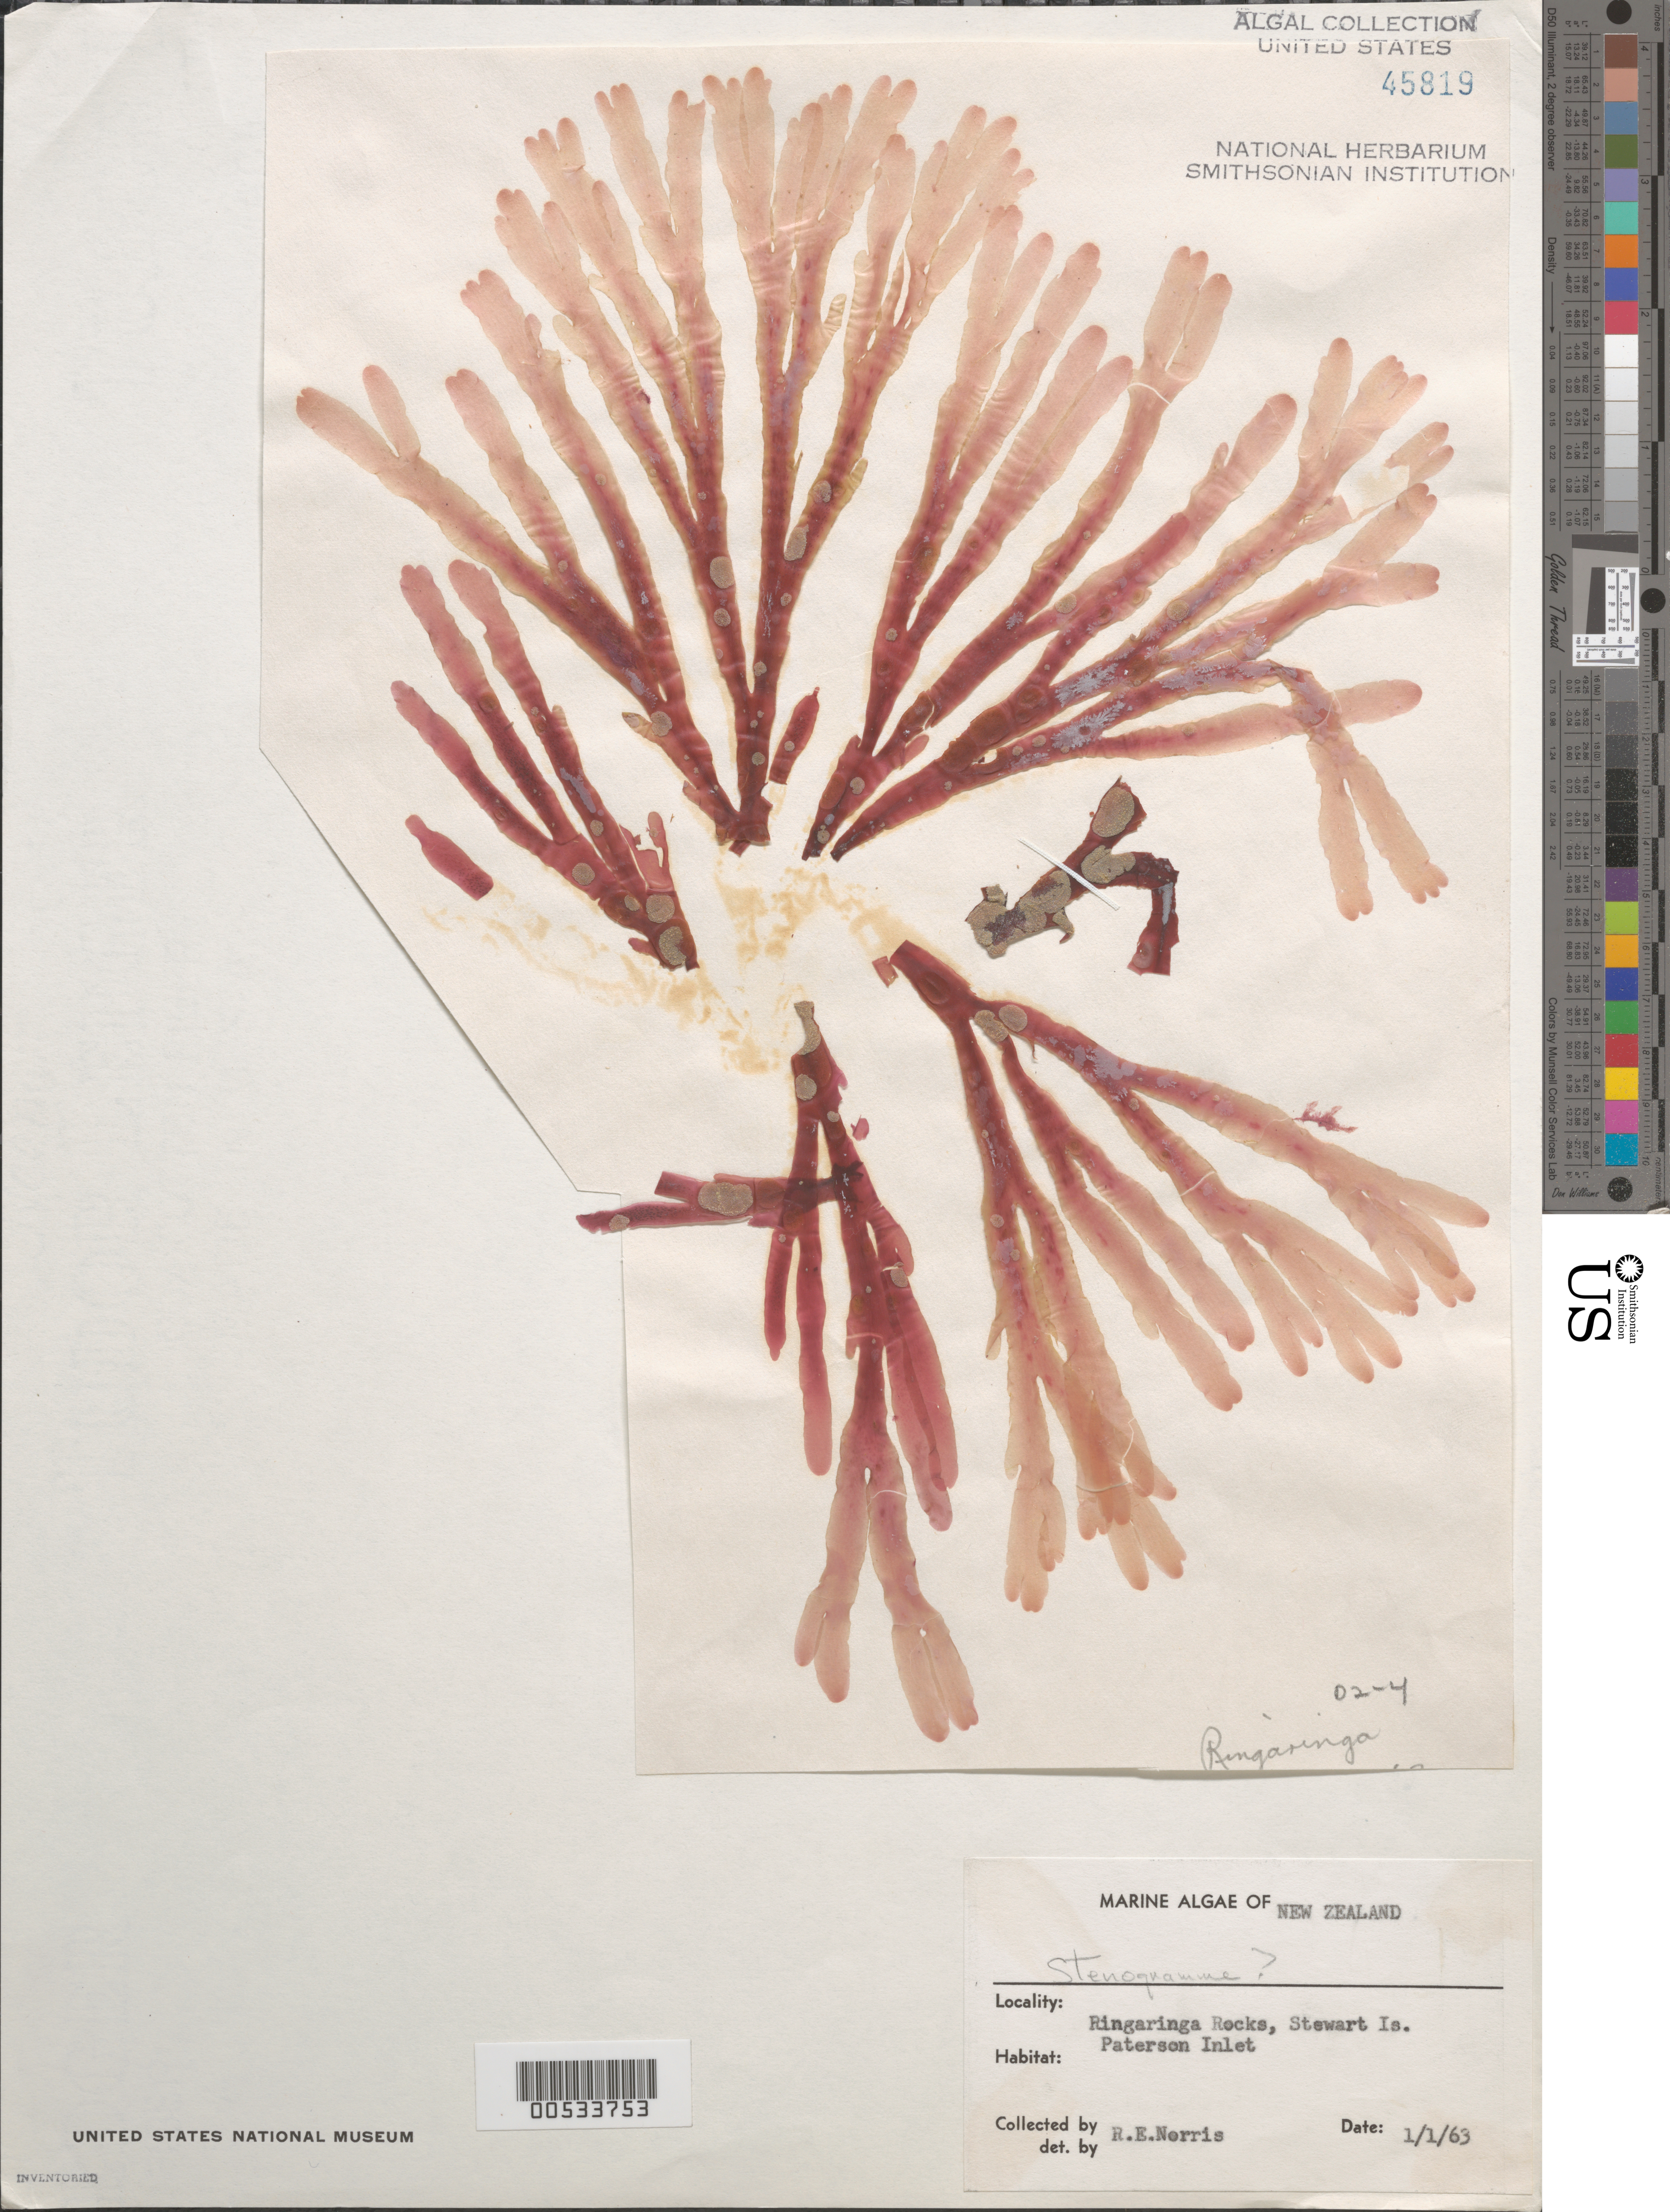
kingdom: Plantae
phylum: Rhodophyta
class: Florideophyceae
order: Gigartinales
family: Phyllophoraceae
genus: Stenogramma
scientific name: Stenogramma sp.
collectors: R. E. Norris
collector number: D2-4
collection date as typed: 01 Jan 1963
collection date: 1963-01-01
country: New Zealand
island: Stewart Island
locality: Ringaringa Rocks, Paterson Inlet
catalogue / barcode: US 45819